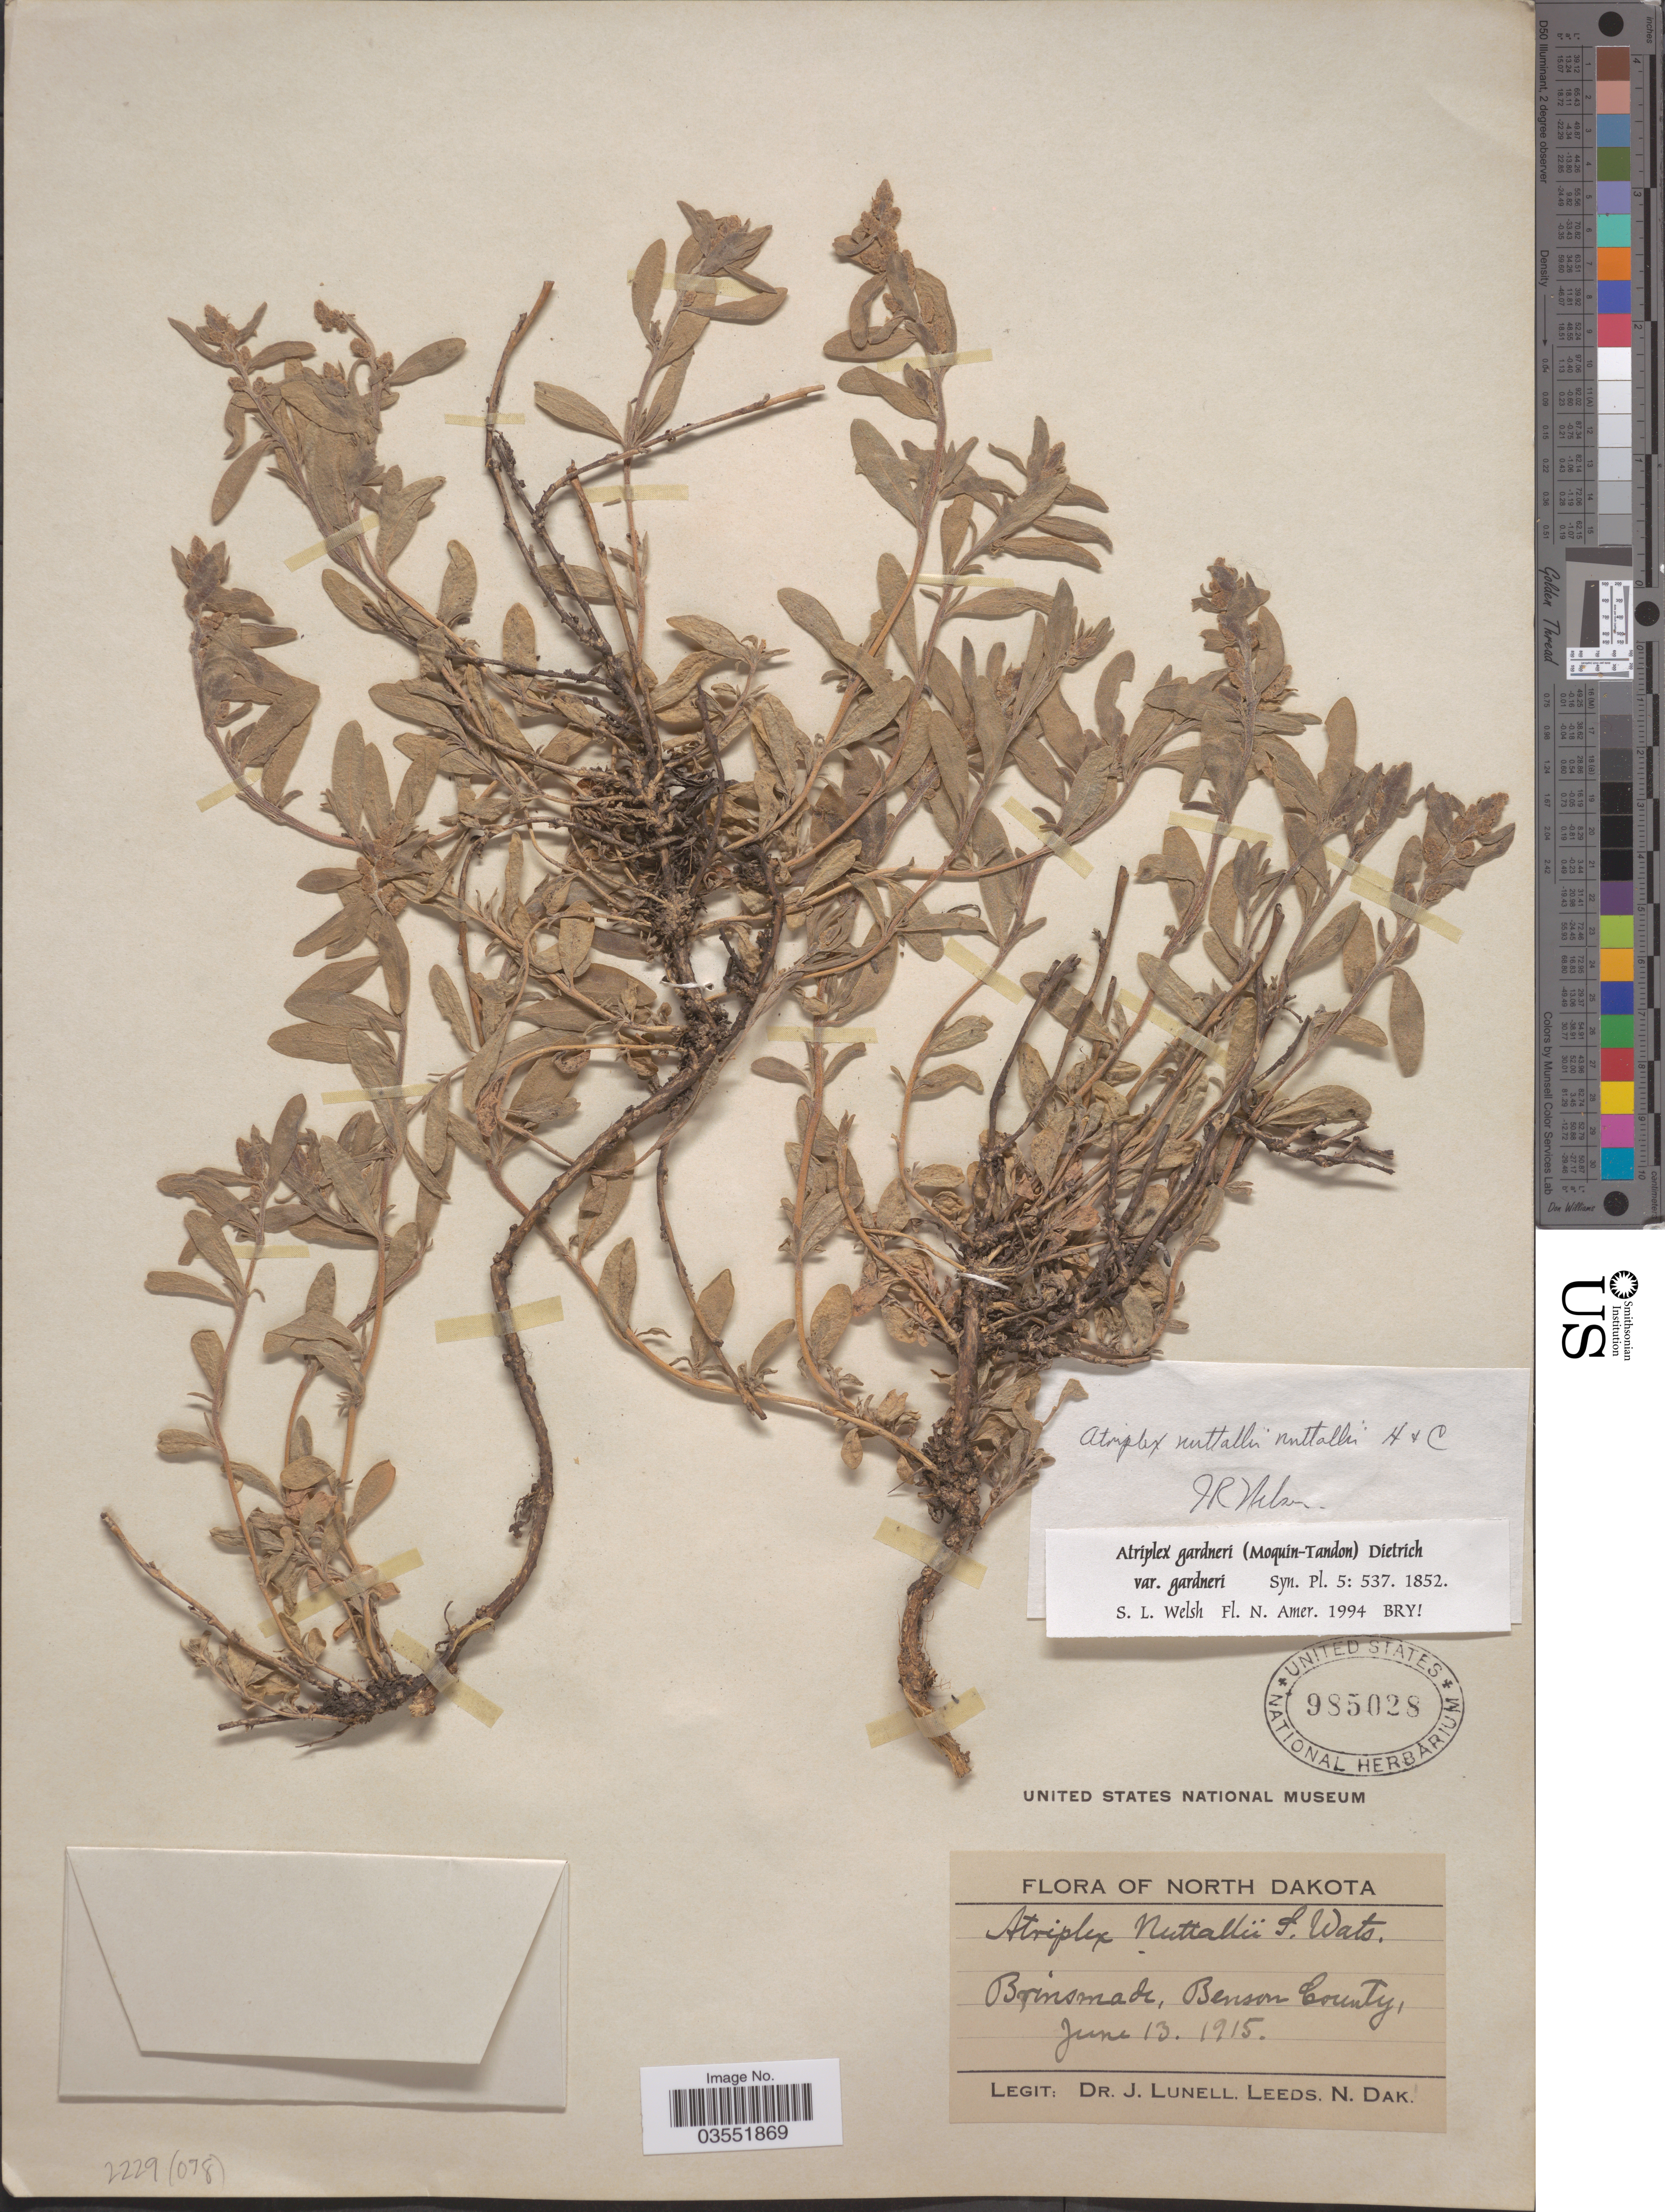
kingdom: Plantae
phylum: Tracheophyta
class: Magnoliopsida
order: Caryophyllales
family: Amaranthaceae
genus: Atriplex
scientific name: Atriplex gardneri var. gardneri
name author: (Moq.) D. Dietr.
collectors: J. Lunell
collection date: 1915-06-13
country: United States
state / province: North Dakota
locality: Brinsmade, Benson County.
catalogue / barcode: US 985028